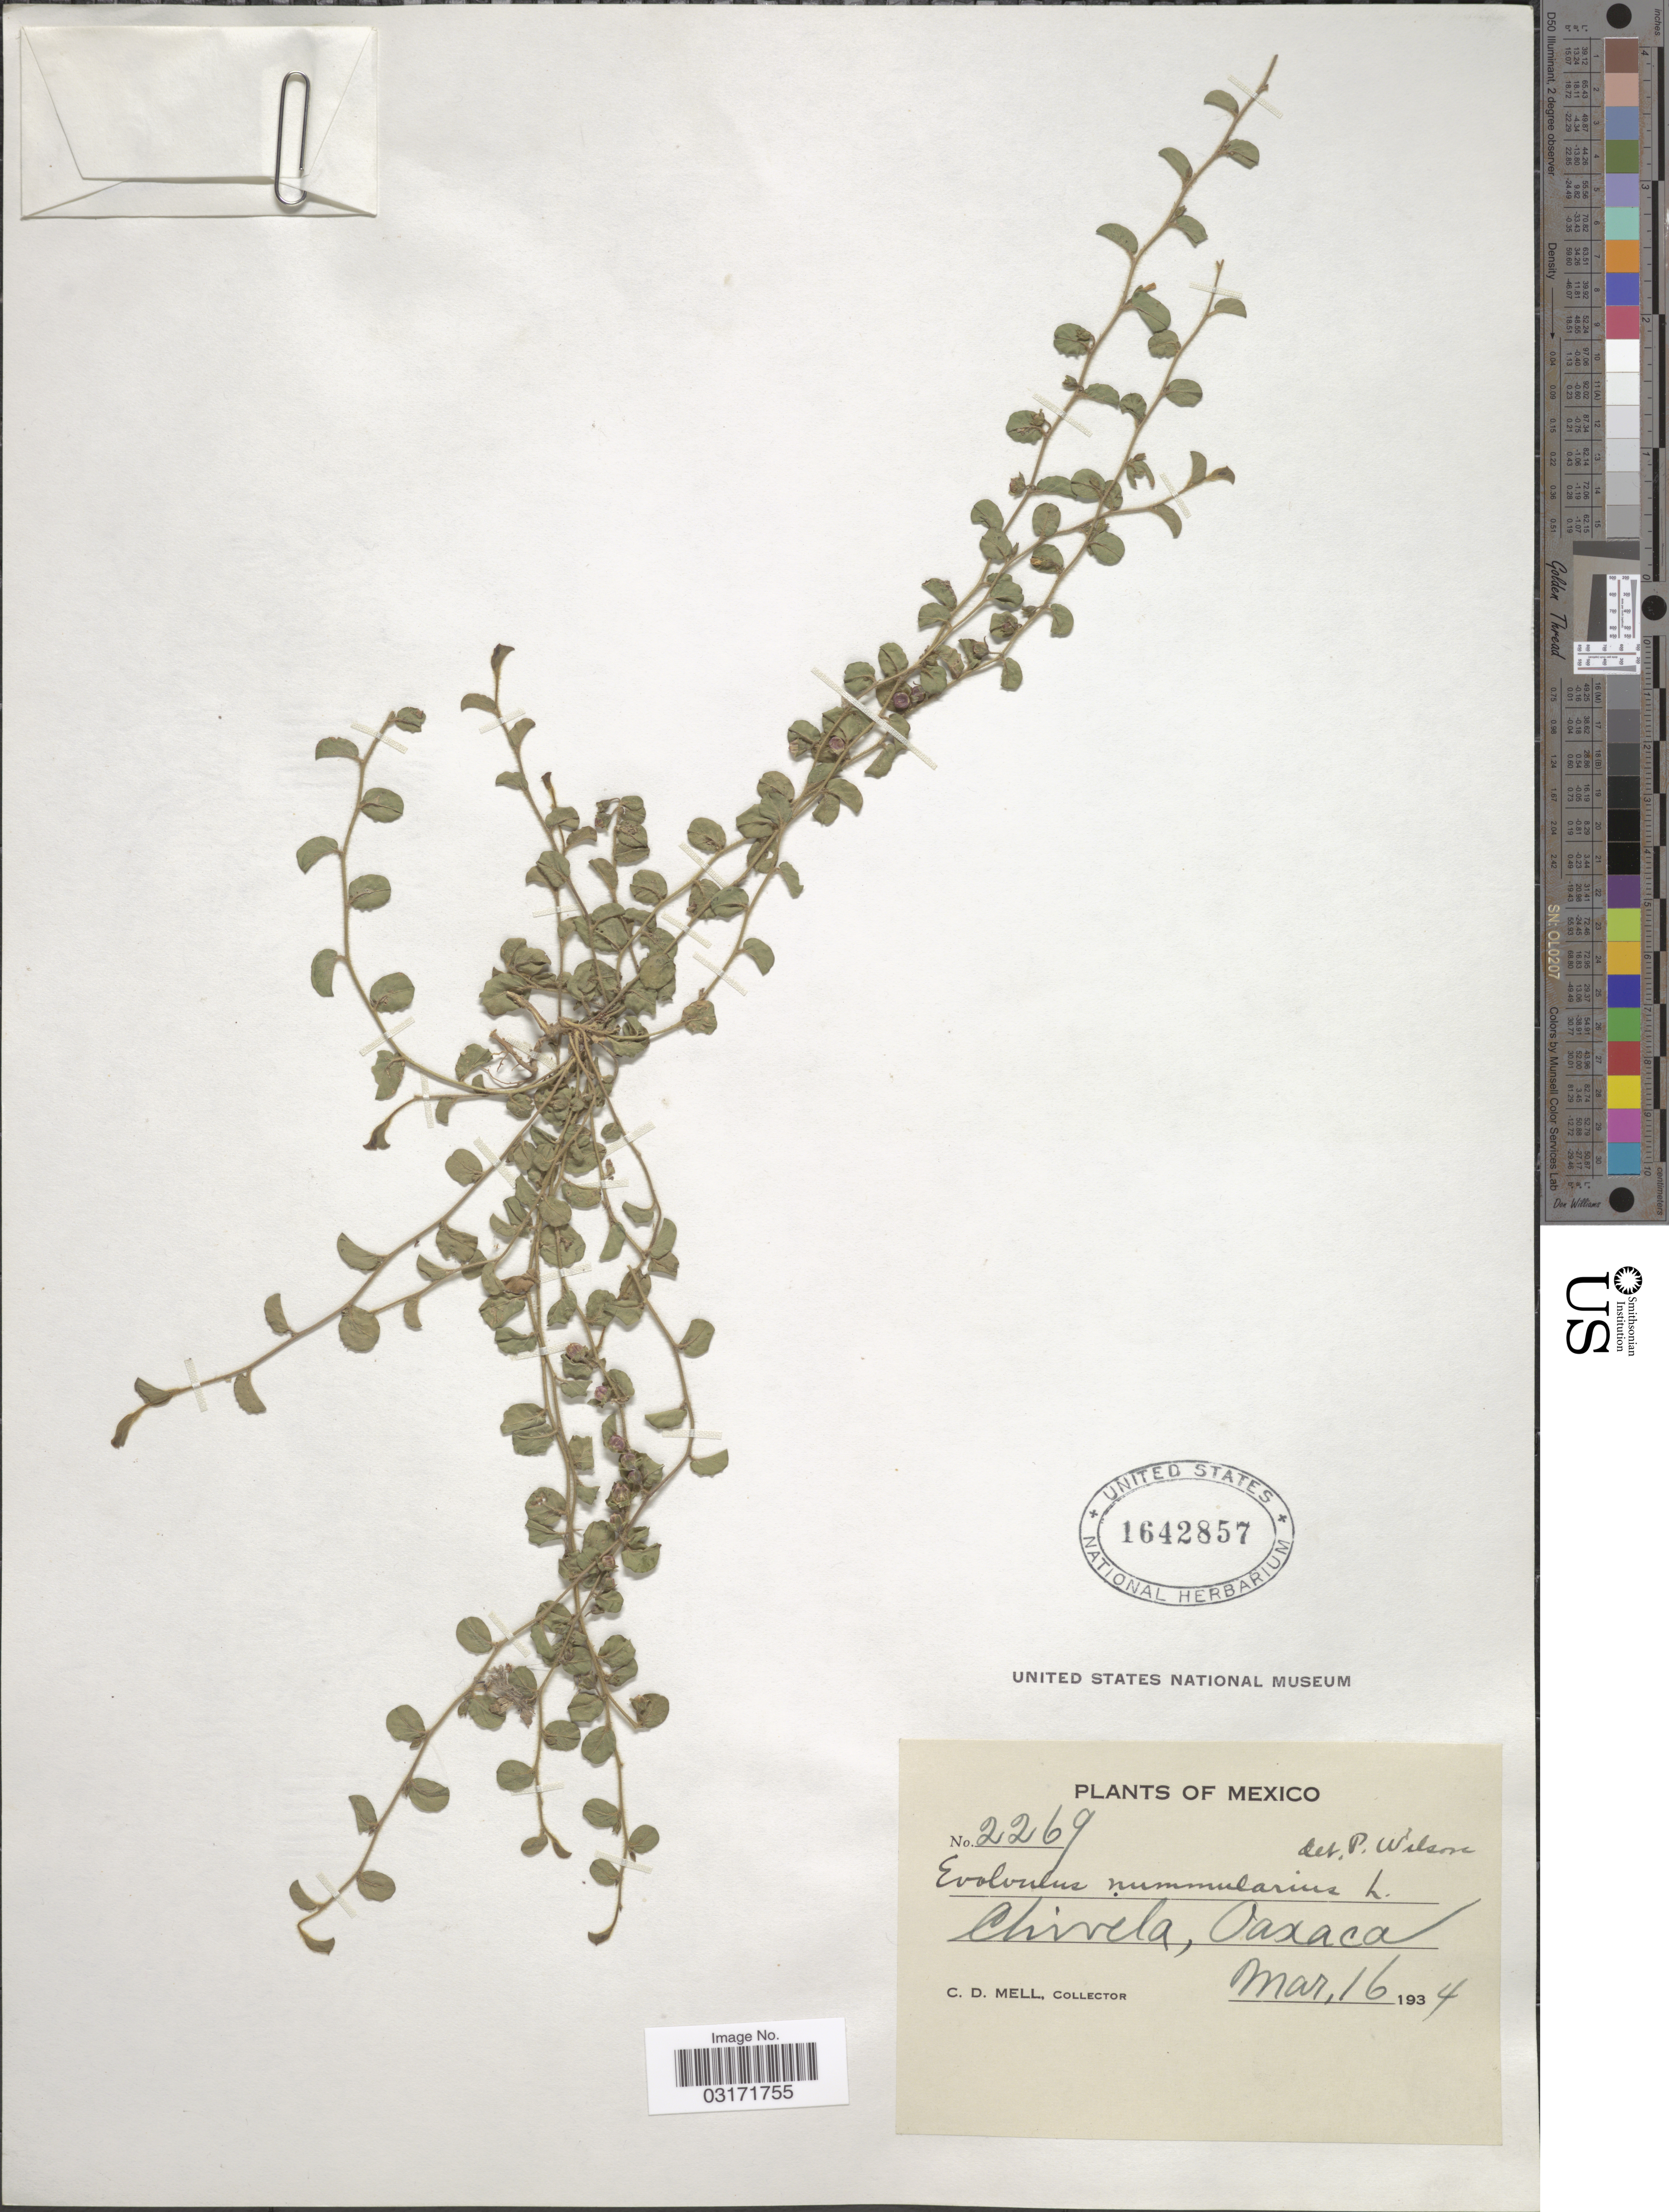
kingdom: Plantae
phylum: Tracheophyta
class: Magnoliopsida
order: Solanales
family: Convolvulaceae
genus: Evolvulus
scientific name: Evolvulus nummularius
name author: (L.) L.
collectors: C. D. Mell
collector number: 2269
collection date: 1934-03-16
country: Mexico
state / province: Oaxaca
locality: Chivela.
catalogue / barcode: US 1642857